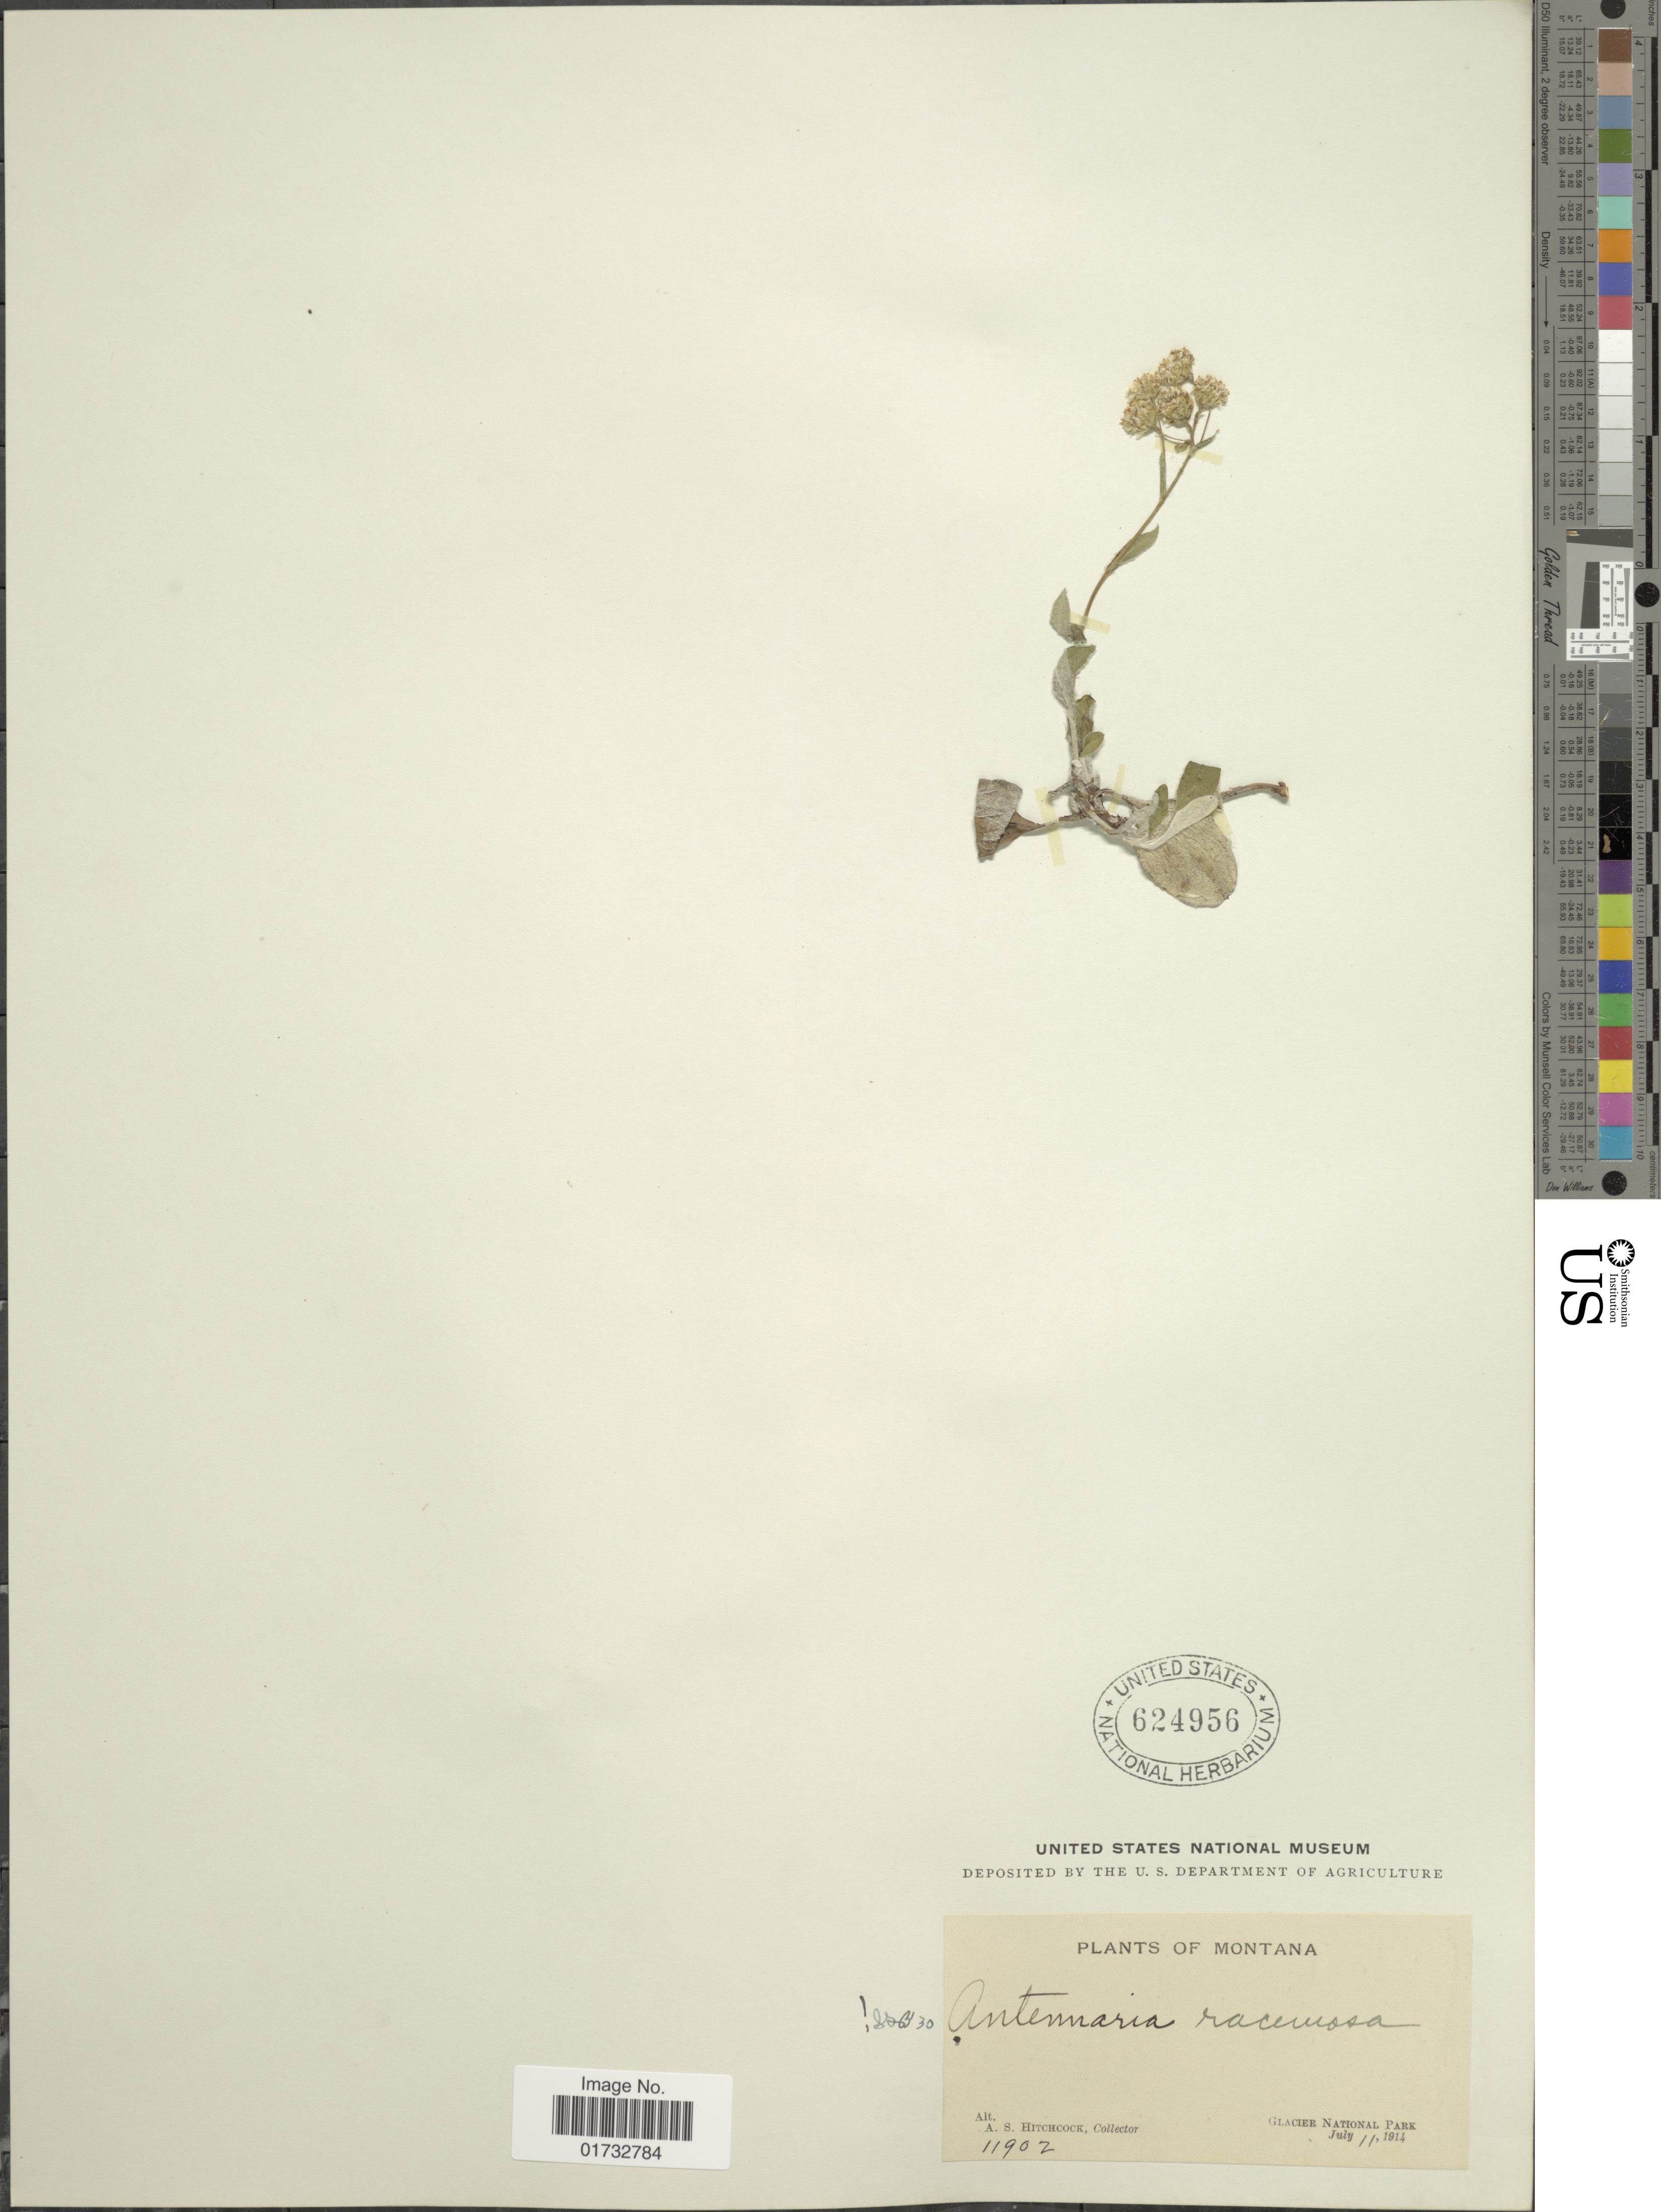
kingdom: Plantae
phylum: Tracheophyta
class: Magnoliopsida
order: Asterales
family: Asteraceae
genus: Antennaria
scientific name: Antennaria racemosa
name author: Hook.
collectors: A. S. Hitchcock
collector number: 11902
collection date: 1914-07-11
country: United States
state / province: Montana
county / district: Flathead / Glacier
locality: Glacier National Park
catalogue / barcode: US 624956